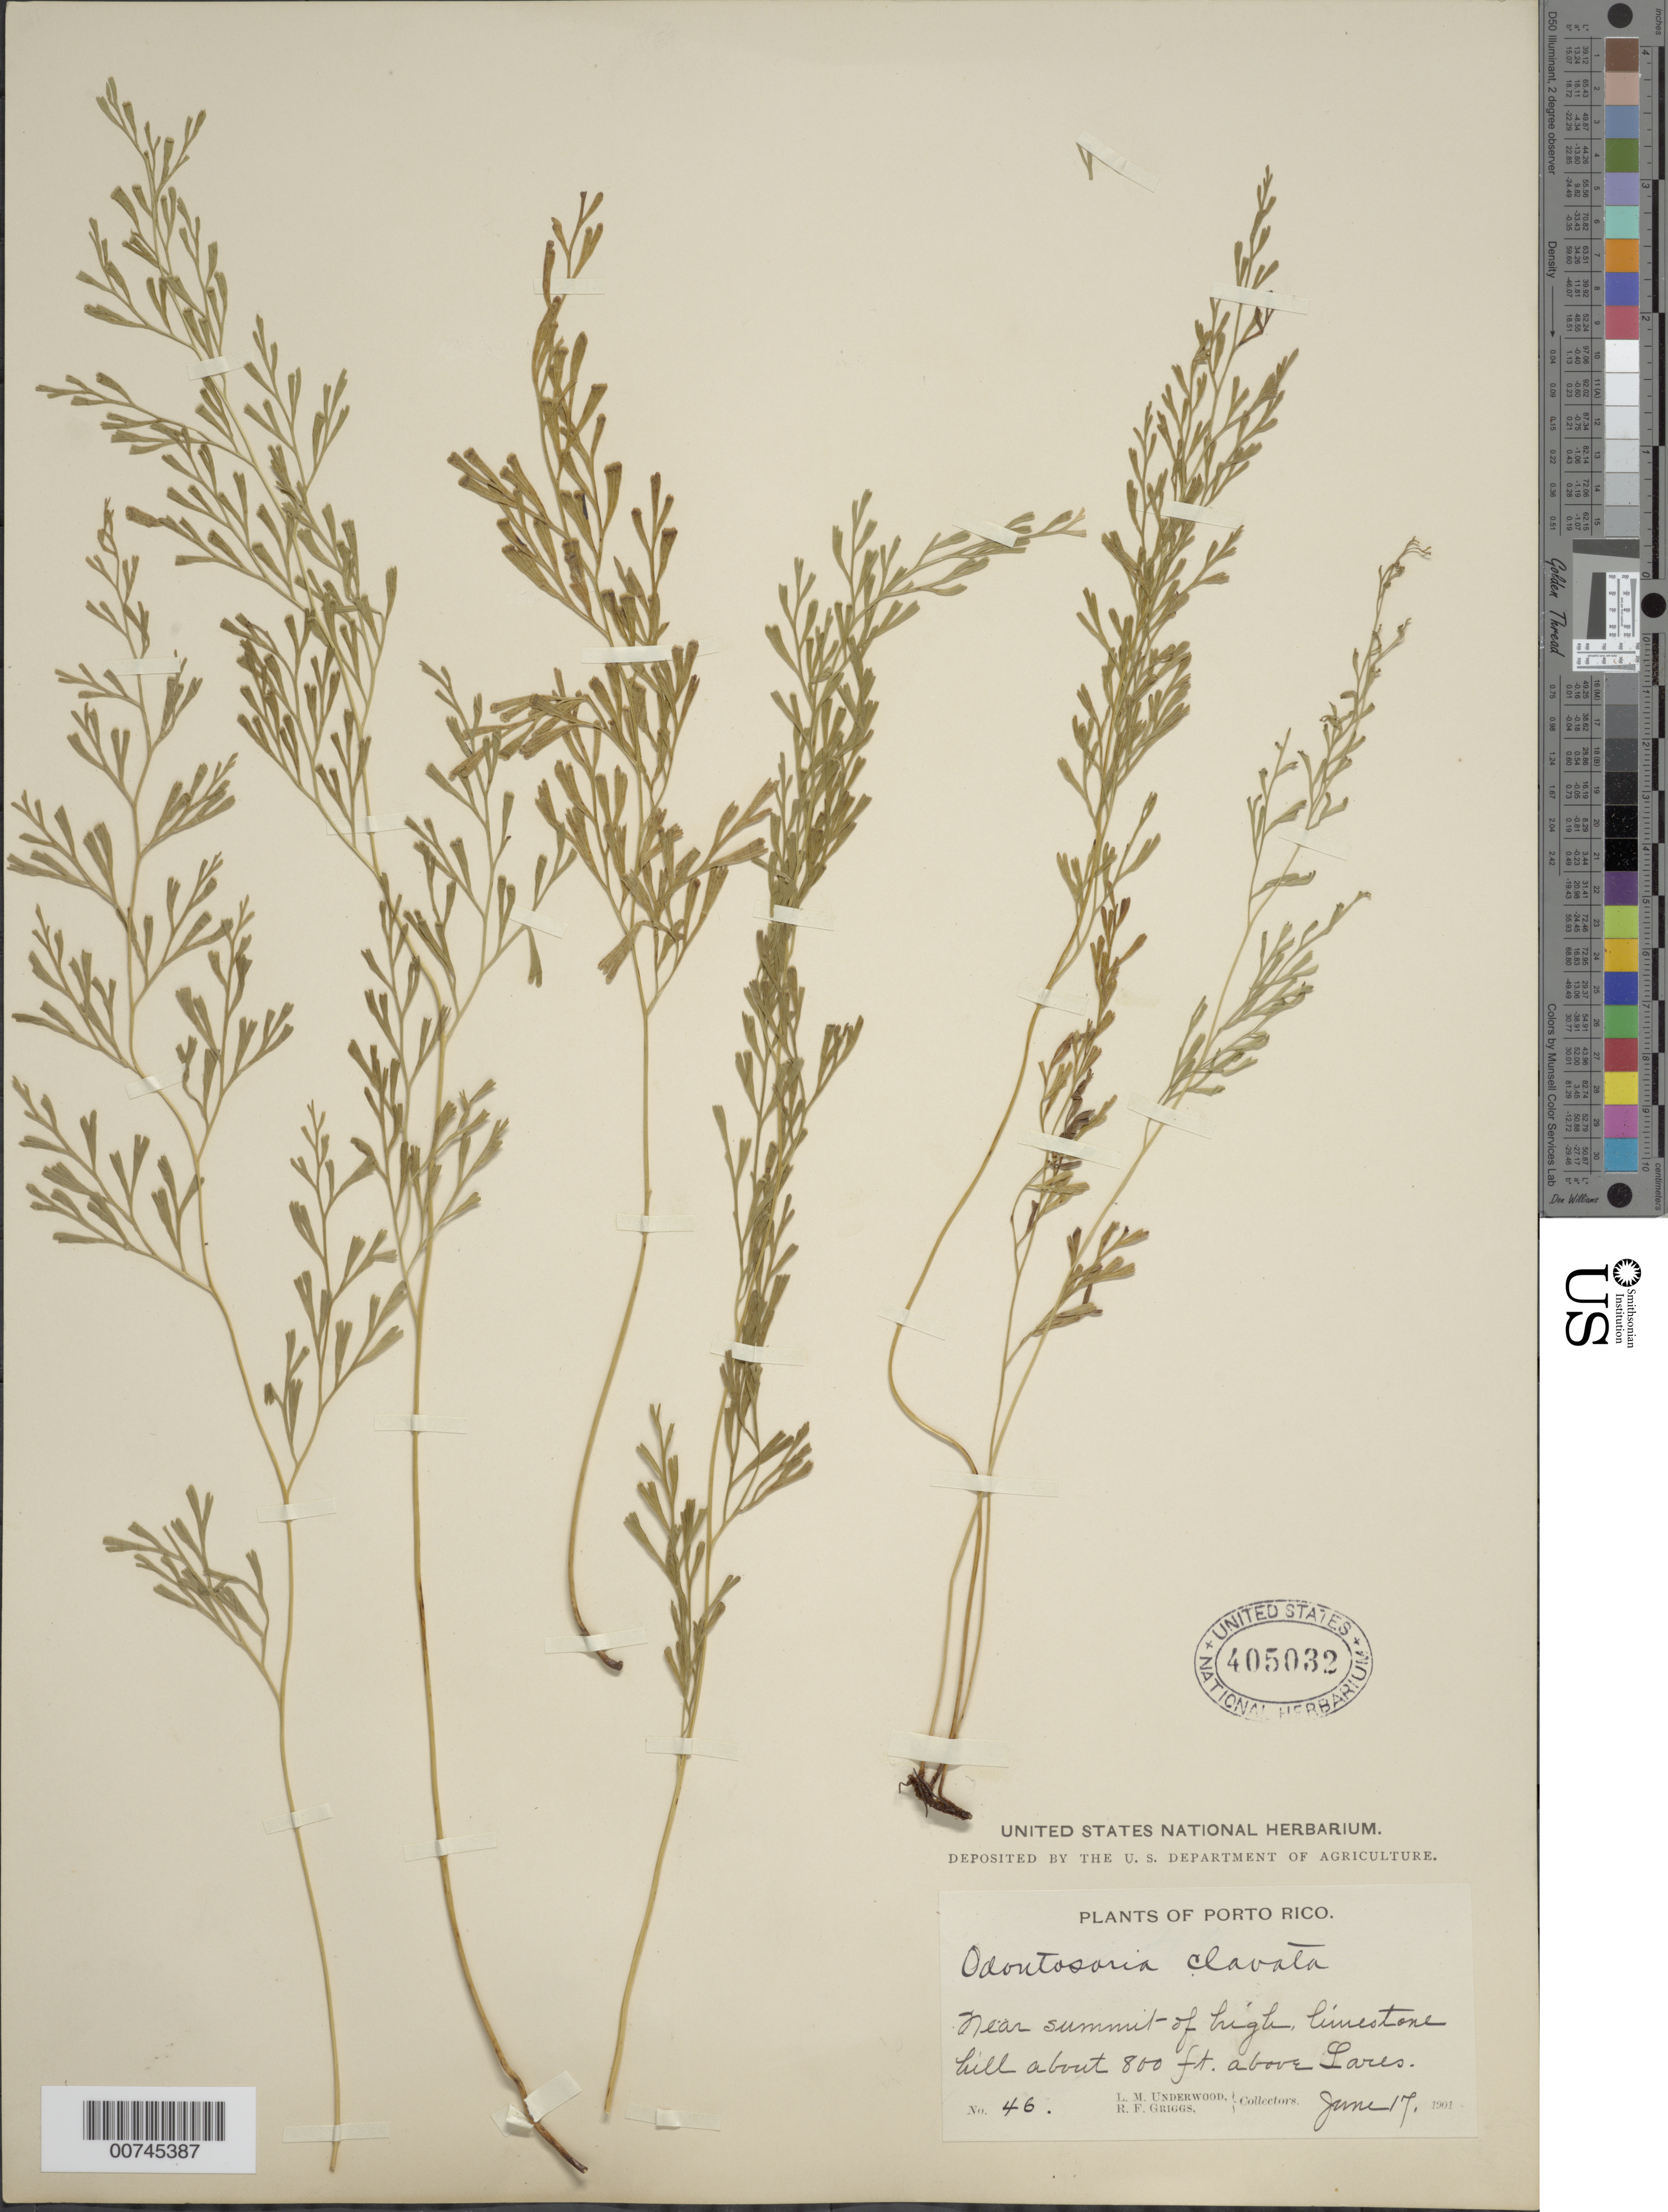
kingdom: Plantae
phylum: Tracheophyta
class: Polypodiopsida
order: Polypodiales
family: Lindsaeaceae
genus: Sphenomeris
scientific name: Sphenomeris clavata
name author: (L.) Maxon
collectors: L. M. Underwood & R. F. Griggs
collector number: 46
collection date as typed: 17 Jan 1901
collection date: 1901-01-17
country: Puerto Rico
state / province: Lares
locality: Near summit of high, limestone hill, above Lares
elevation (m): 244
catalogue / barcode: US 405032